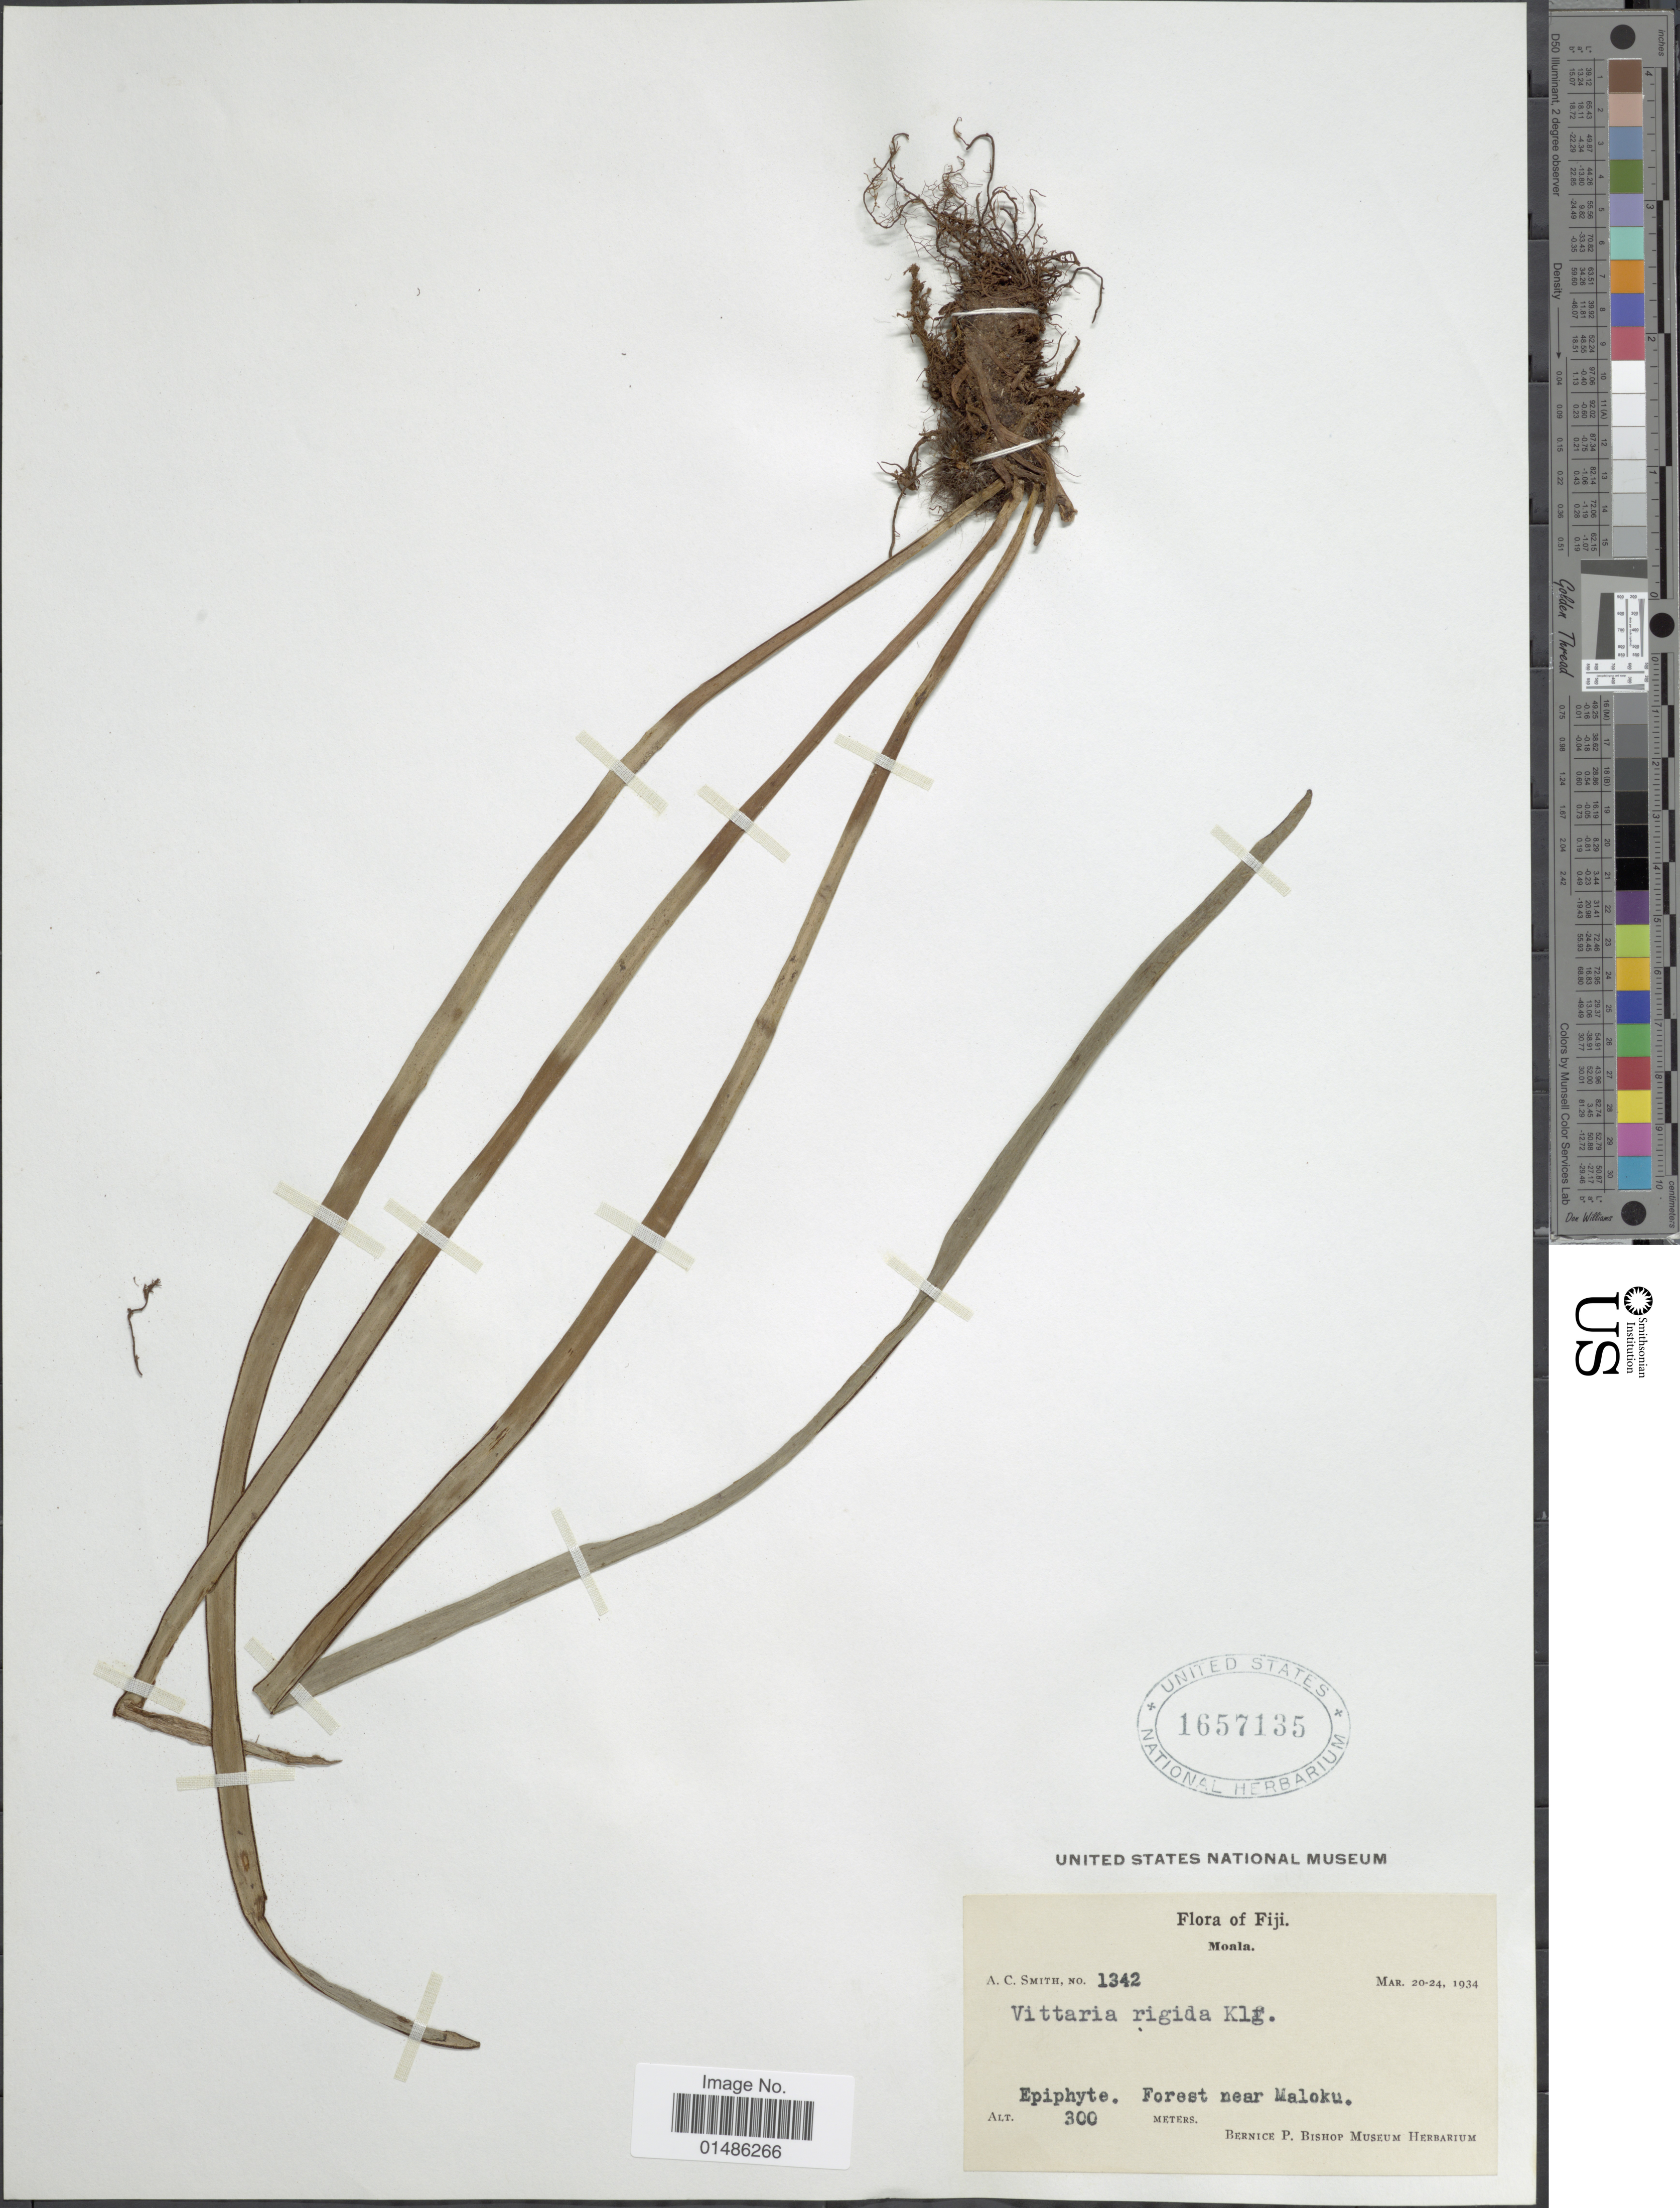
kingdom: Plantae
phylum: Tracheophyta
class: Polypodiopsida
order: Polypodiales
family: Pteridaceae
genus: Haplopteris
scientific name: Haplopteris elongata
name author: (Sw.) Crane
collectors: A. C. Smith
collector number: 1342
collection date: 1934-03-20/1934-03-24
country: Fiji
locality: Moala. Forest near Maloku.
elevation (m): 300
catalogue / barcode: US 1657135